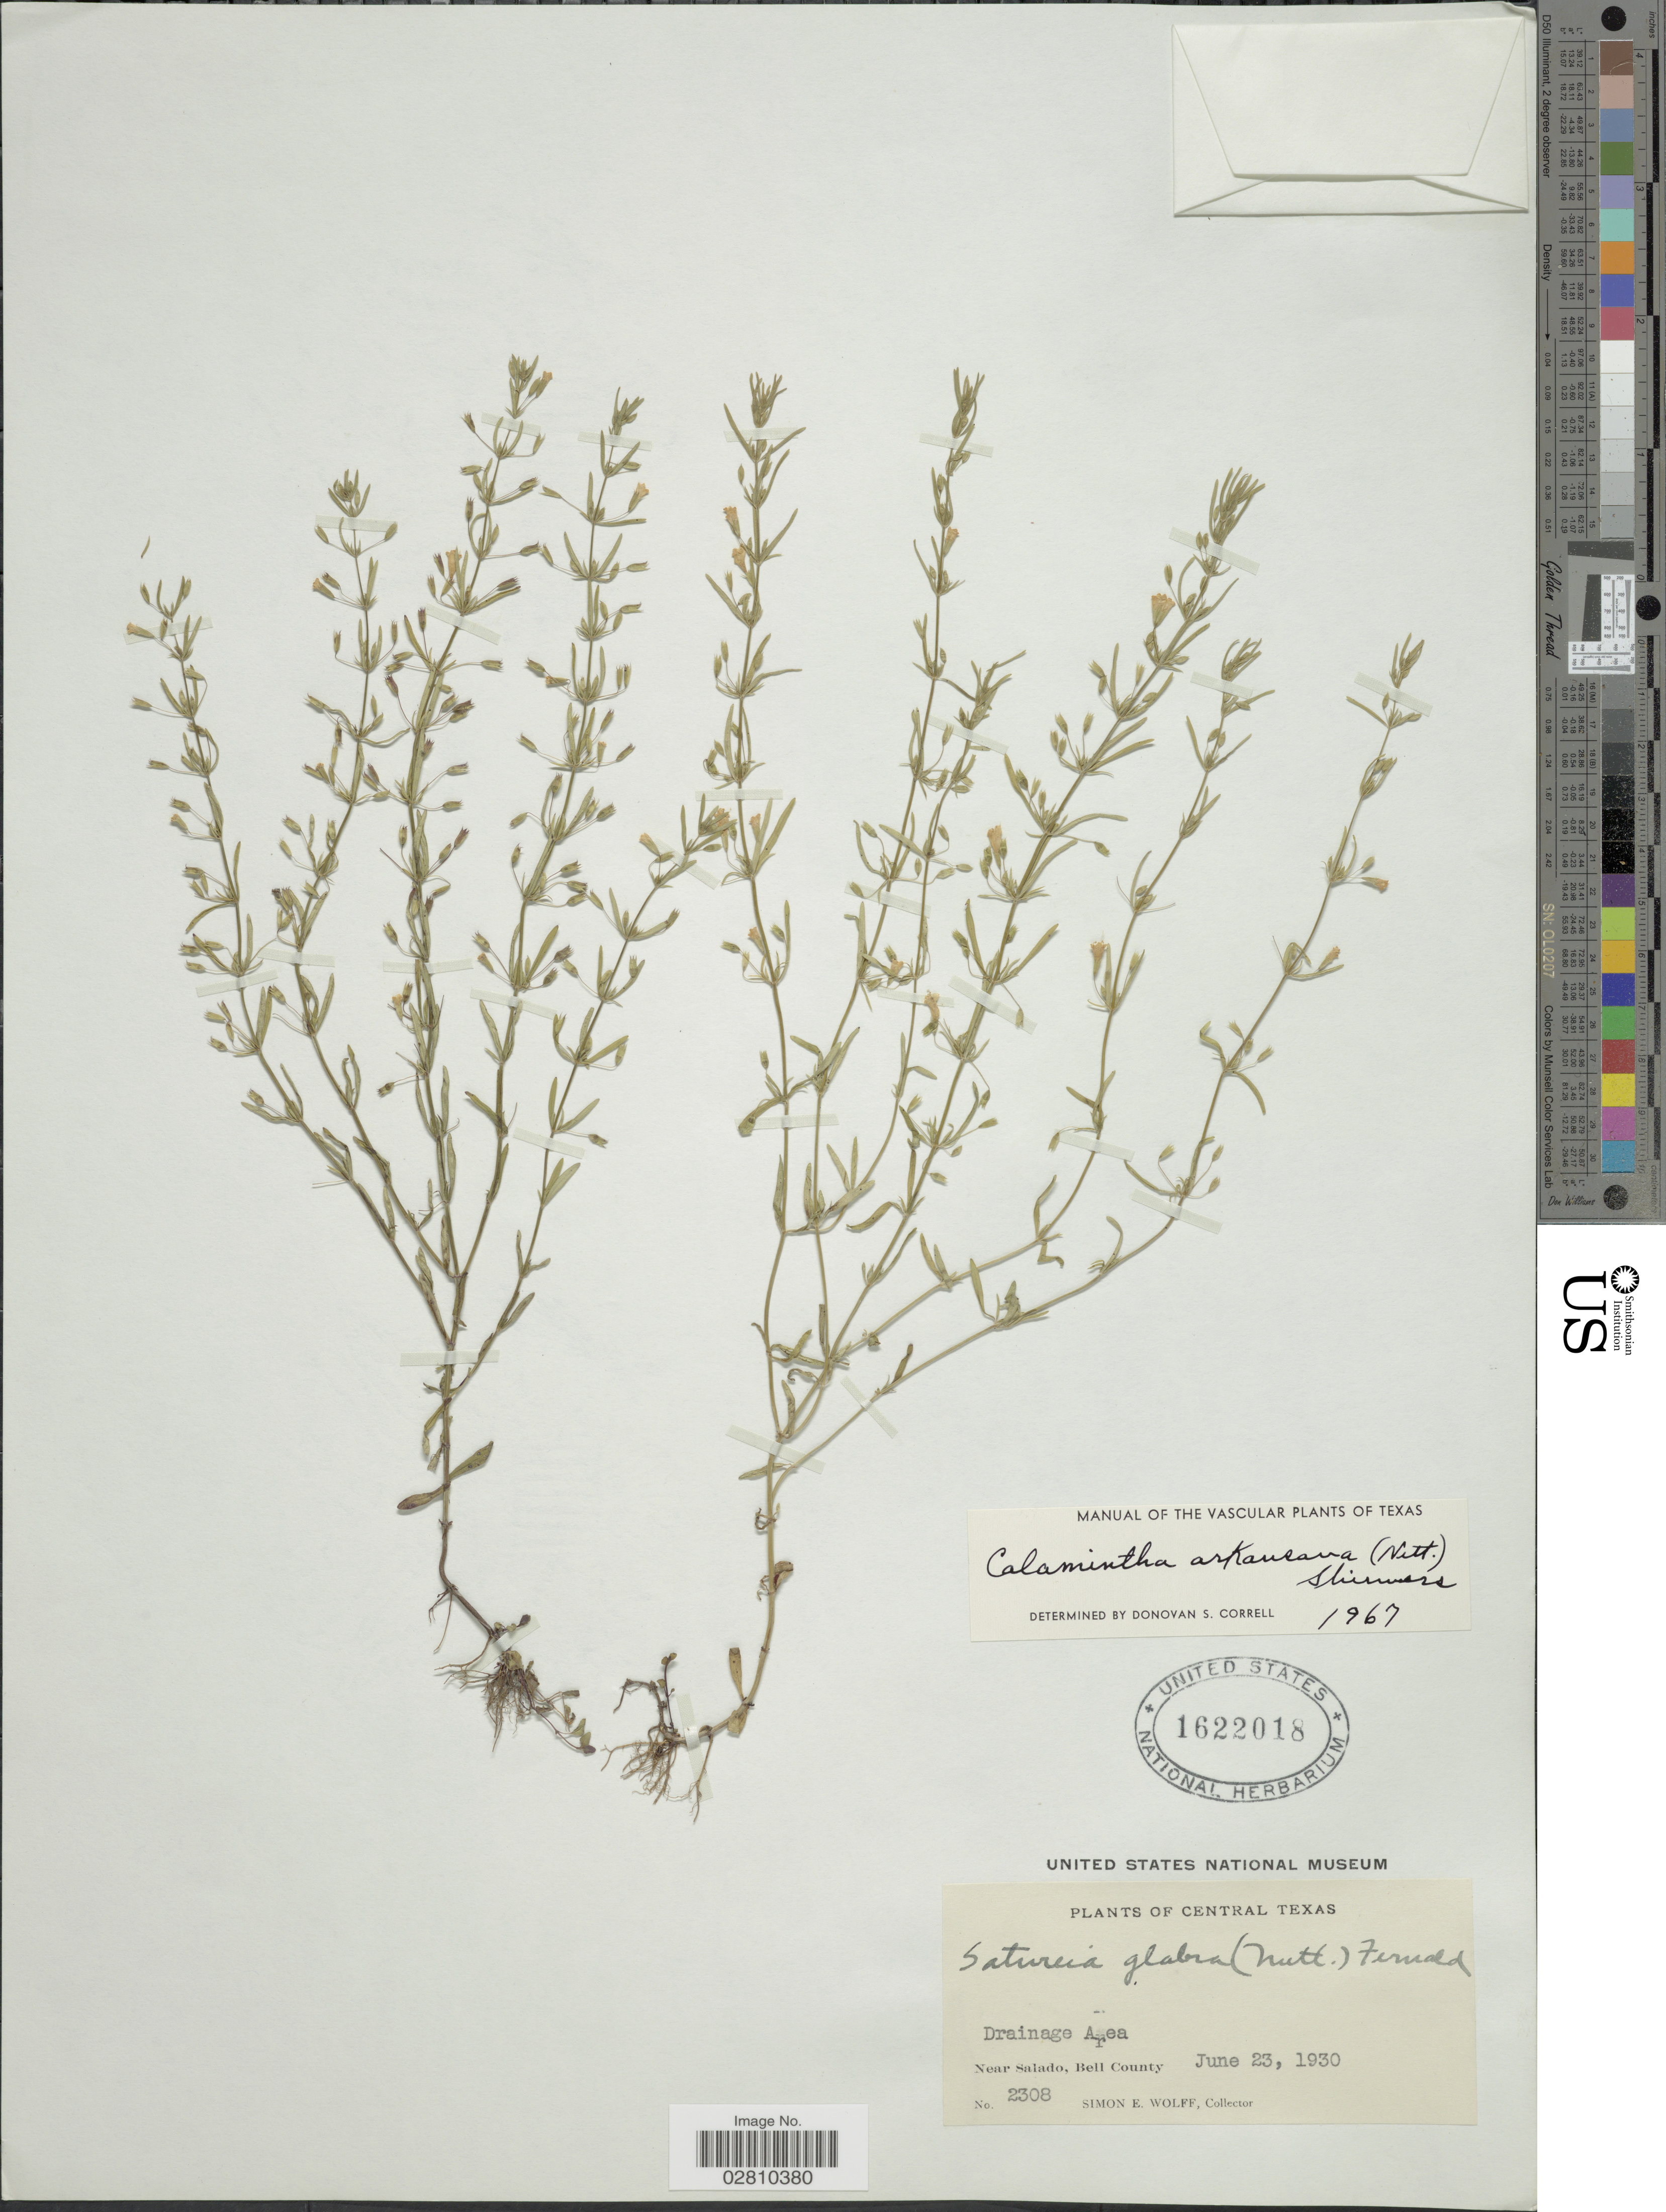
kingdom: Plantae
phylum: Tracheophyta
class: Magnoliopsida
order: Lamiales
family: Lamiaceae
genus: Clinopodium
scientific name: Clinopodium glabrum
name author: (Nutt.) Kuntze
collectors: S. E. Wolff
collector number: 2308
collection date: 1930-06-23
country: United States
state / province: Texas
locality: Central Texas. Drainage Area. Near Salado, Bell County.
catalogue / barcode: US 1622018